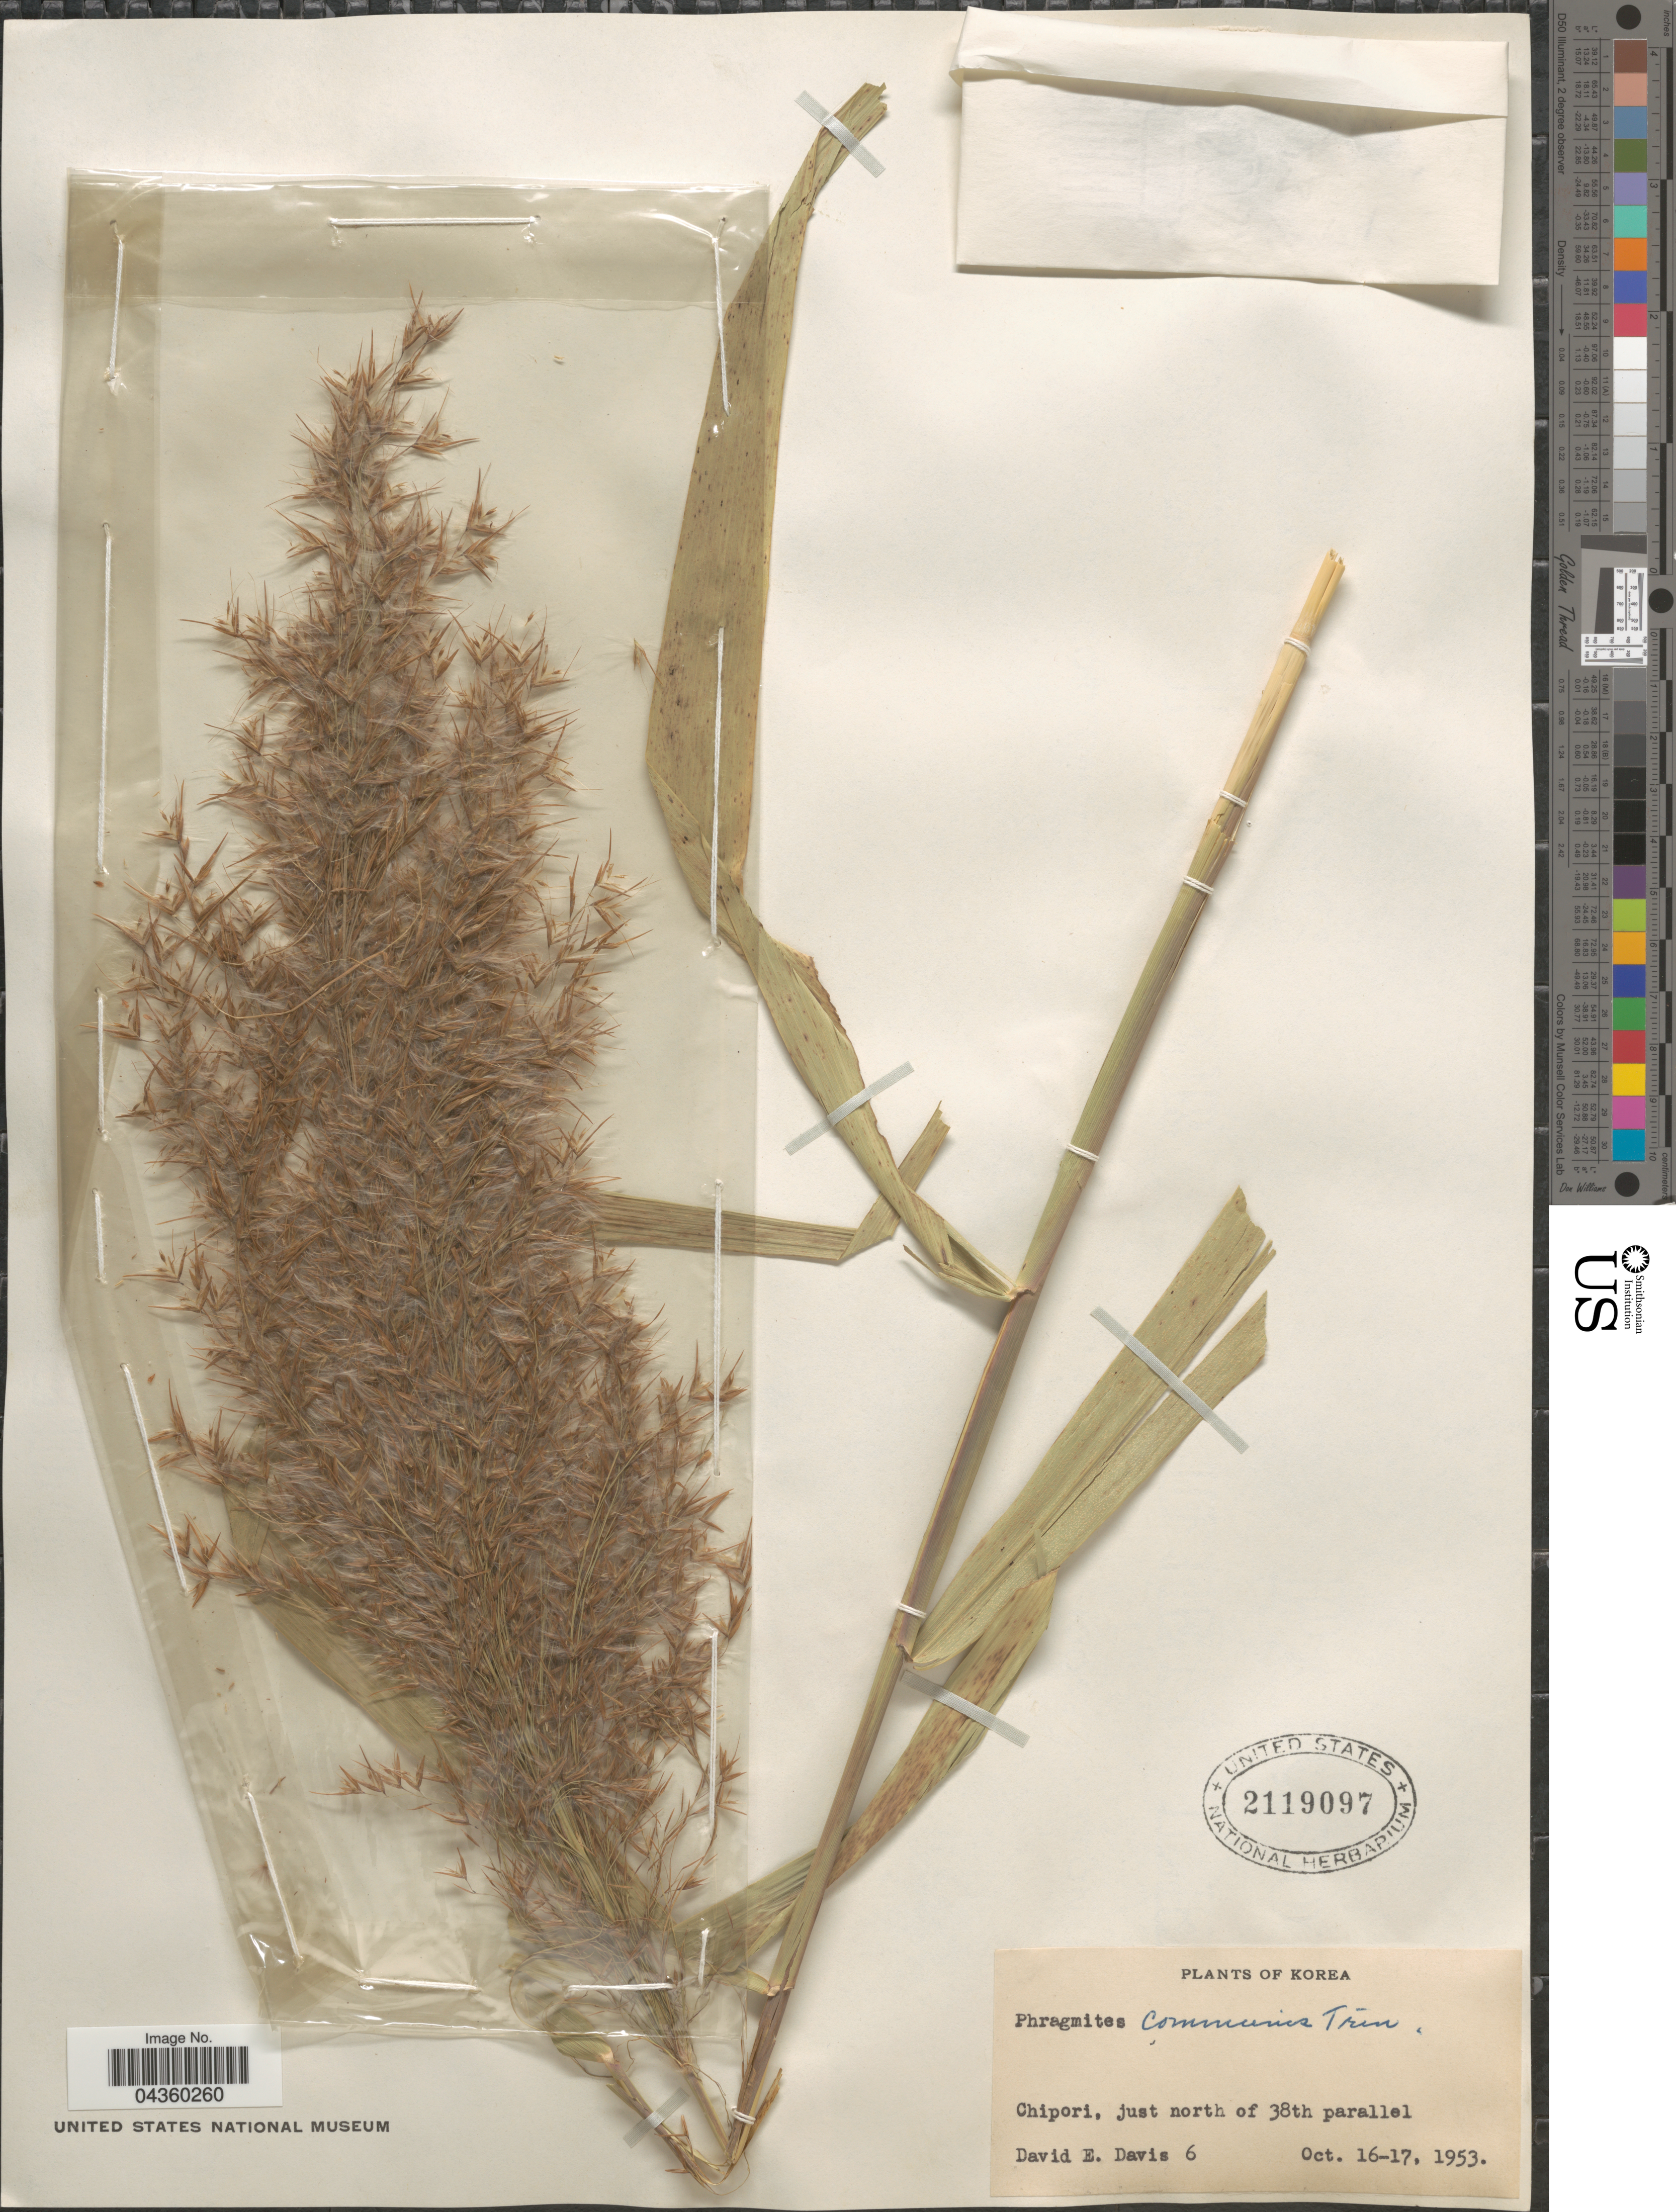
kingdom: Plantae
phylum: Tracheophyta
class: Liliopsida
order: Poales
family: Poaceae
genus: Phragmites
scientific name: Phragmites australis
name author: (Cav.) Trin. ex Steud.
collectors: D. Davis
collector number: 6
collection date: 1953-10-16/1953-10-17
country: South Korea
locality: Korea. Chipori, just north of 38th parallel.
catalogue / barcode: US 2119097